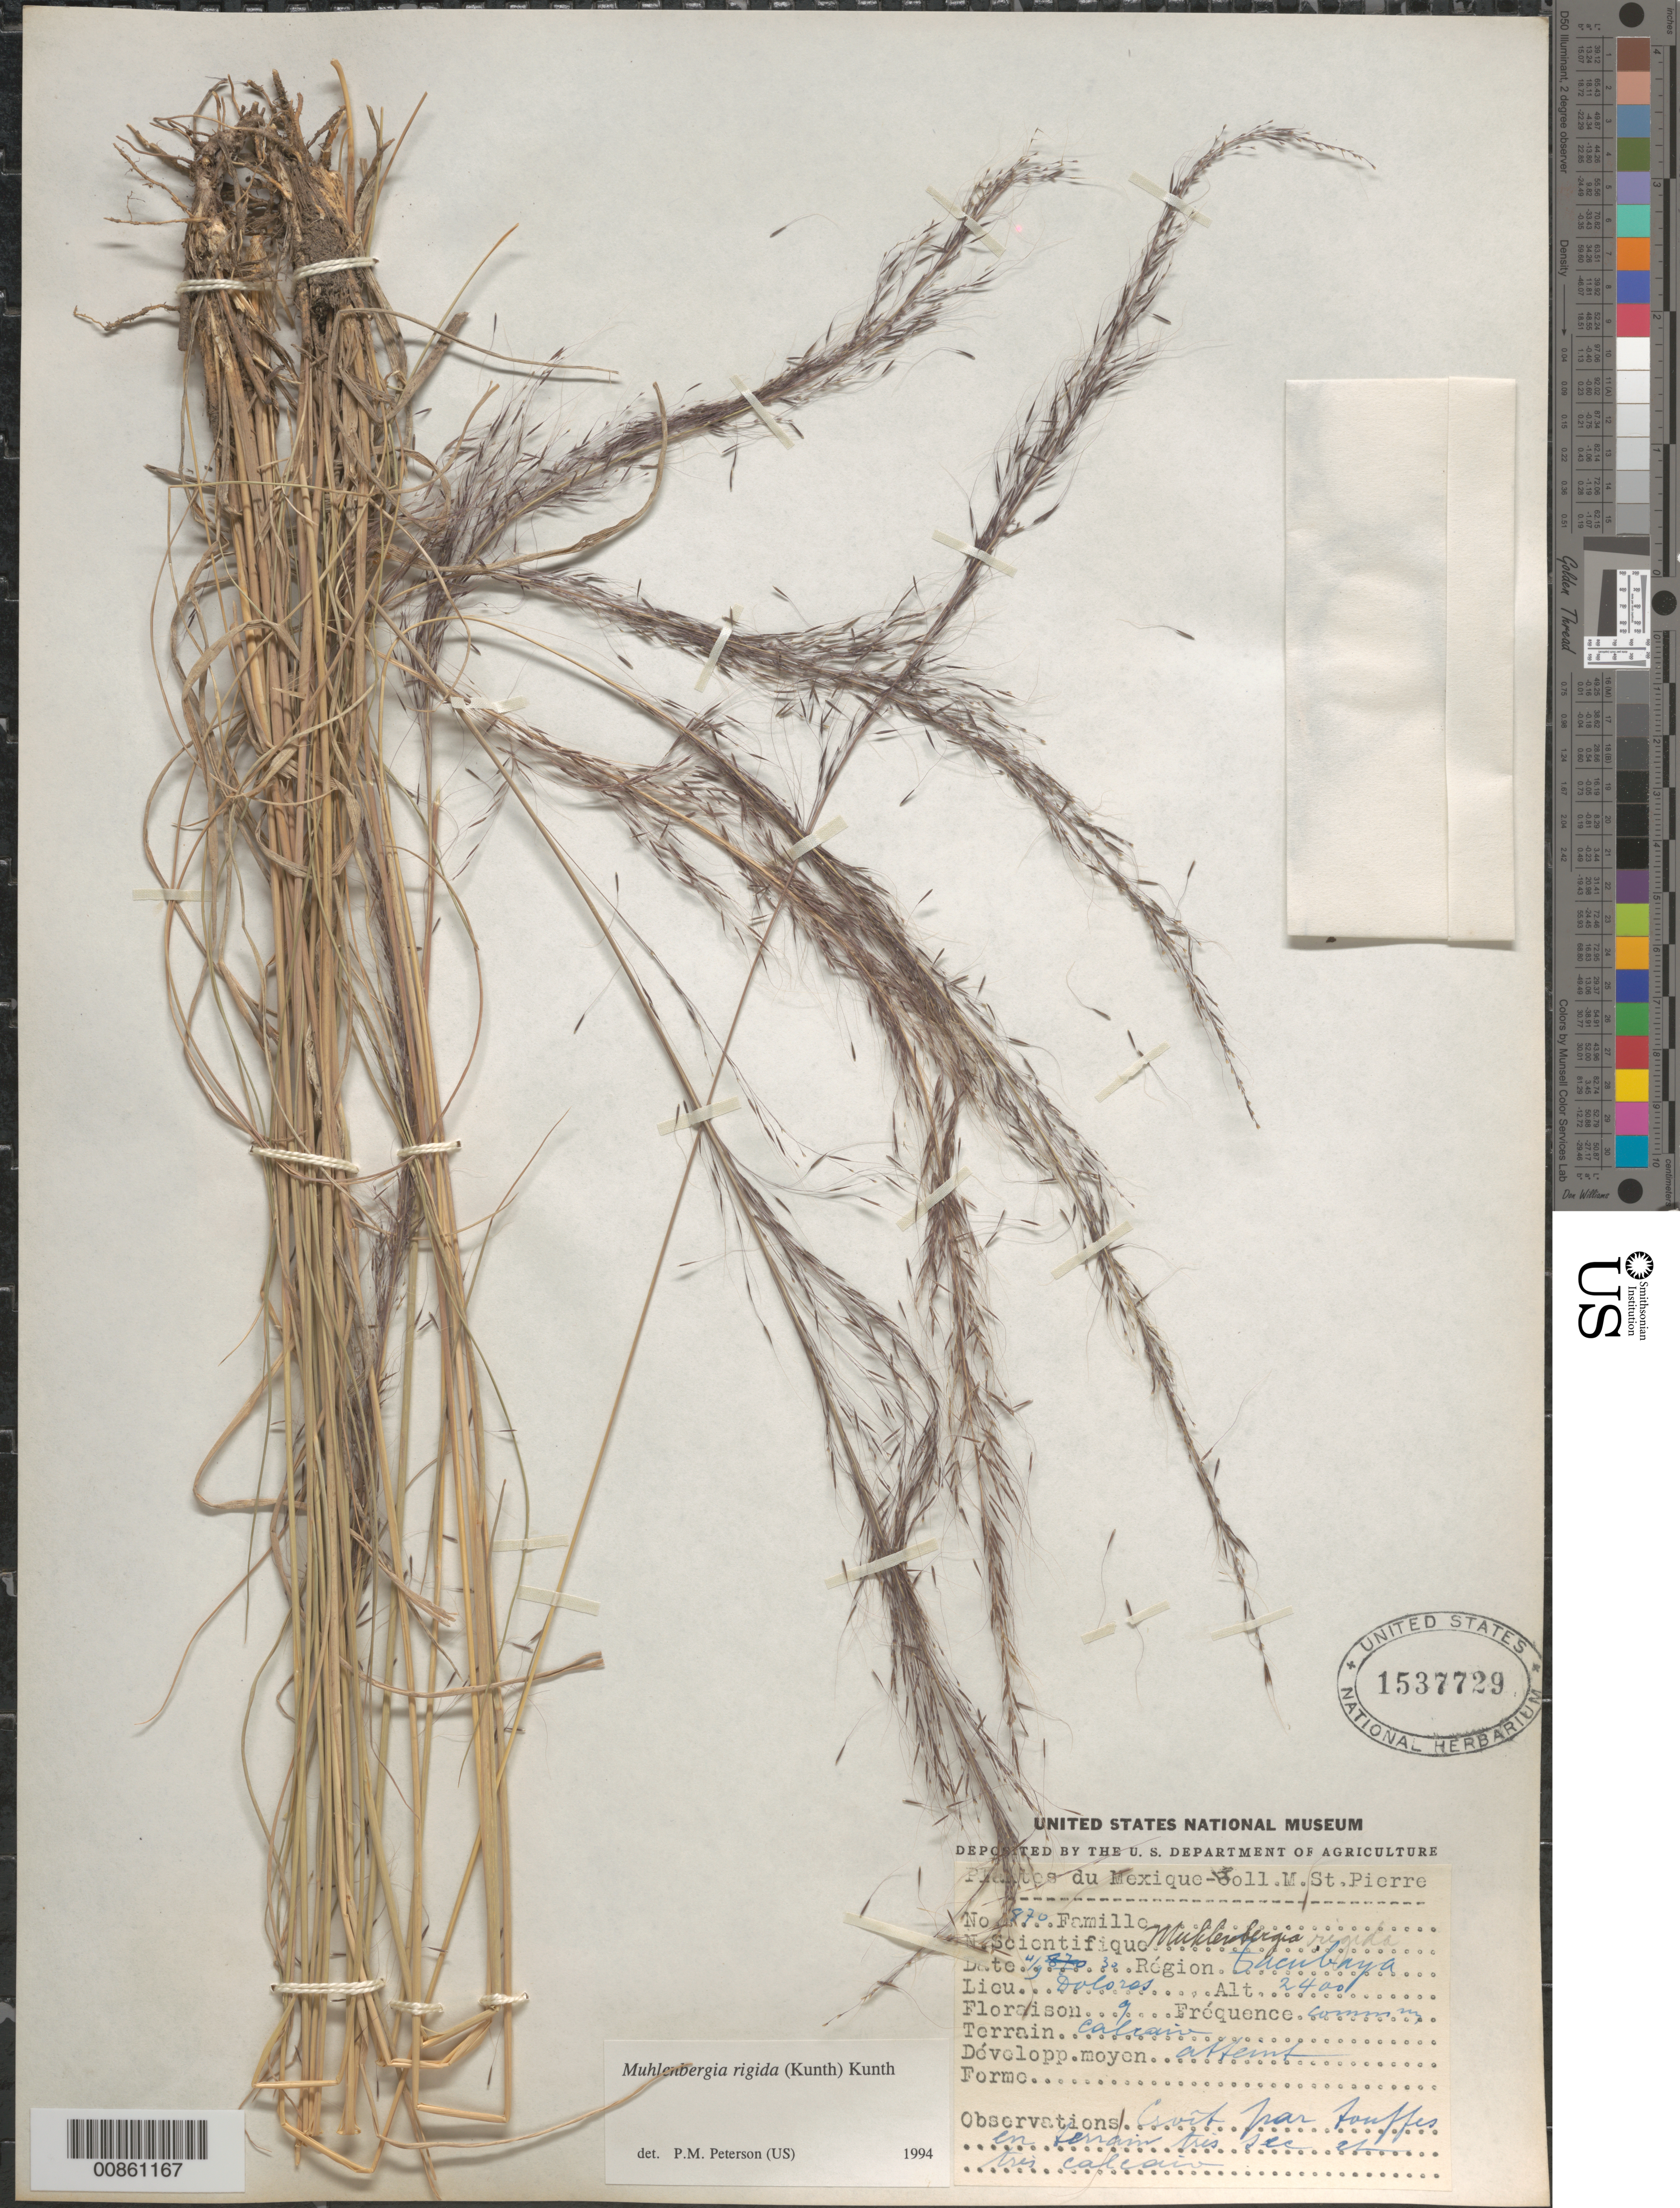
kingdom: Plantae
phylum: Tracheophyta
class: Liliopsida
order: Poales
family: Poaceae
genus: Muhlenbergia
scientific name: Muhlenbergia rigida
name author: (Kunth) Kunth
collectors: M. Saint-Pierre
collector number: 870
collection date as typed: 04 Sep 1930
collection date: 1930-09-04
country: Mexico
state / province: Distrito Federal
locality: Tacubaya, D.F.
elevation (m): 2400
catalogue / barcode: US 1537729